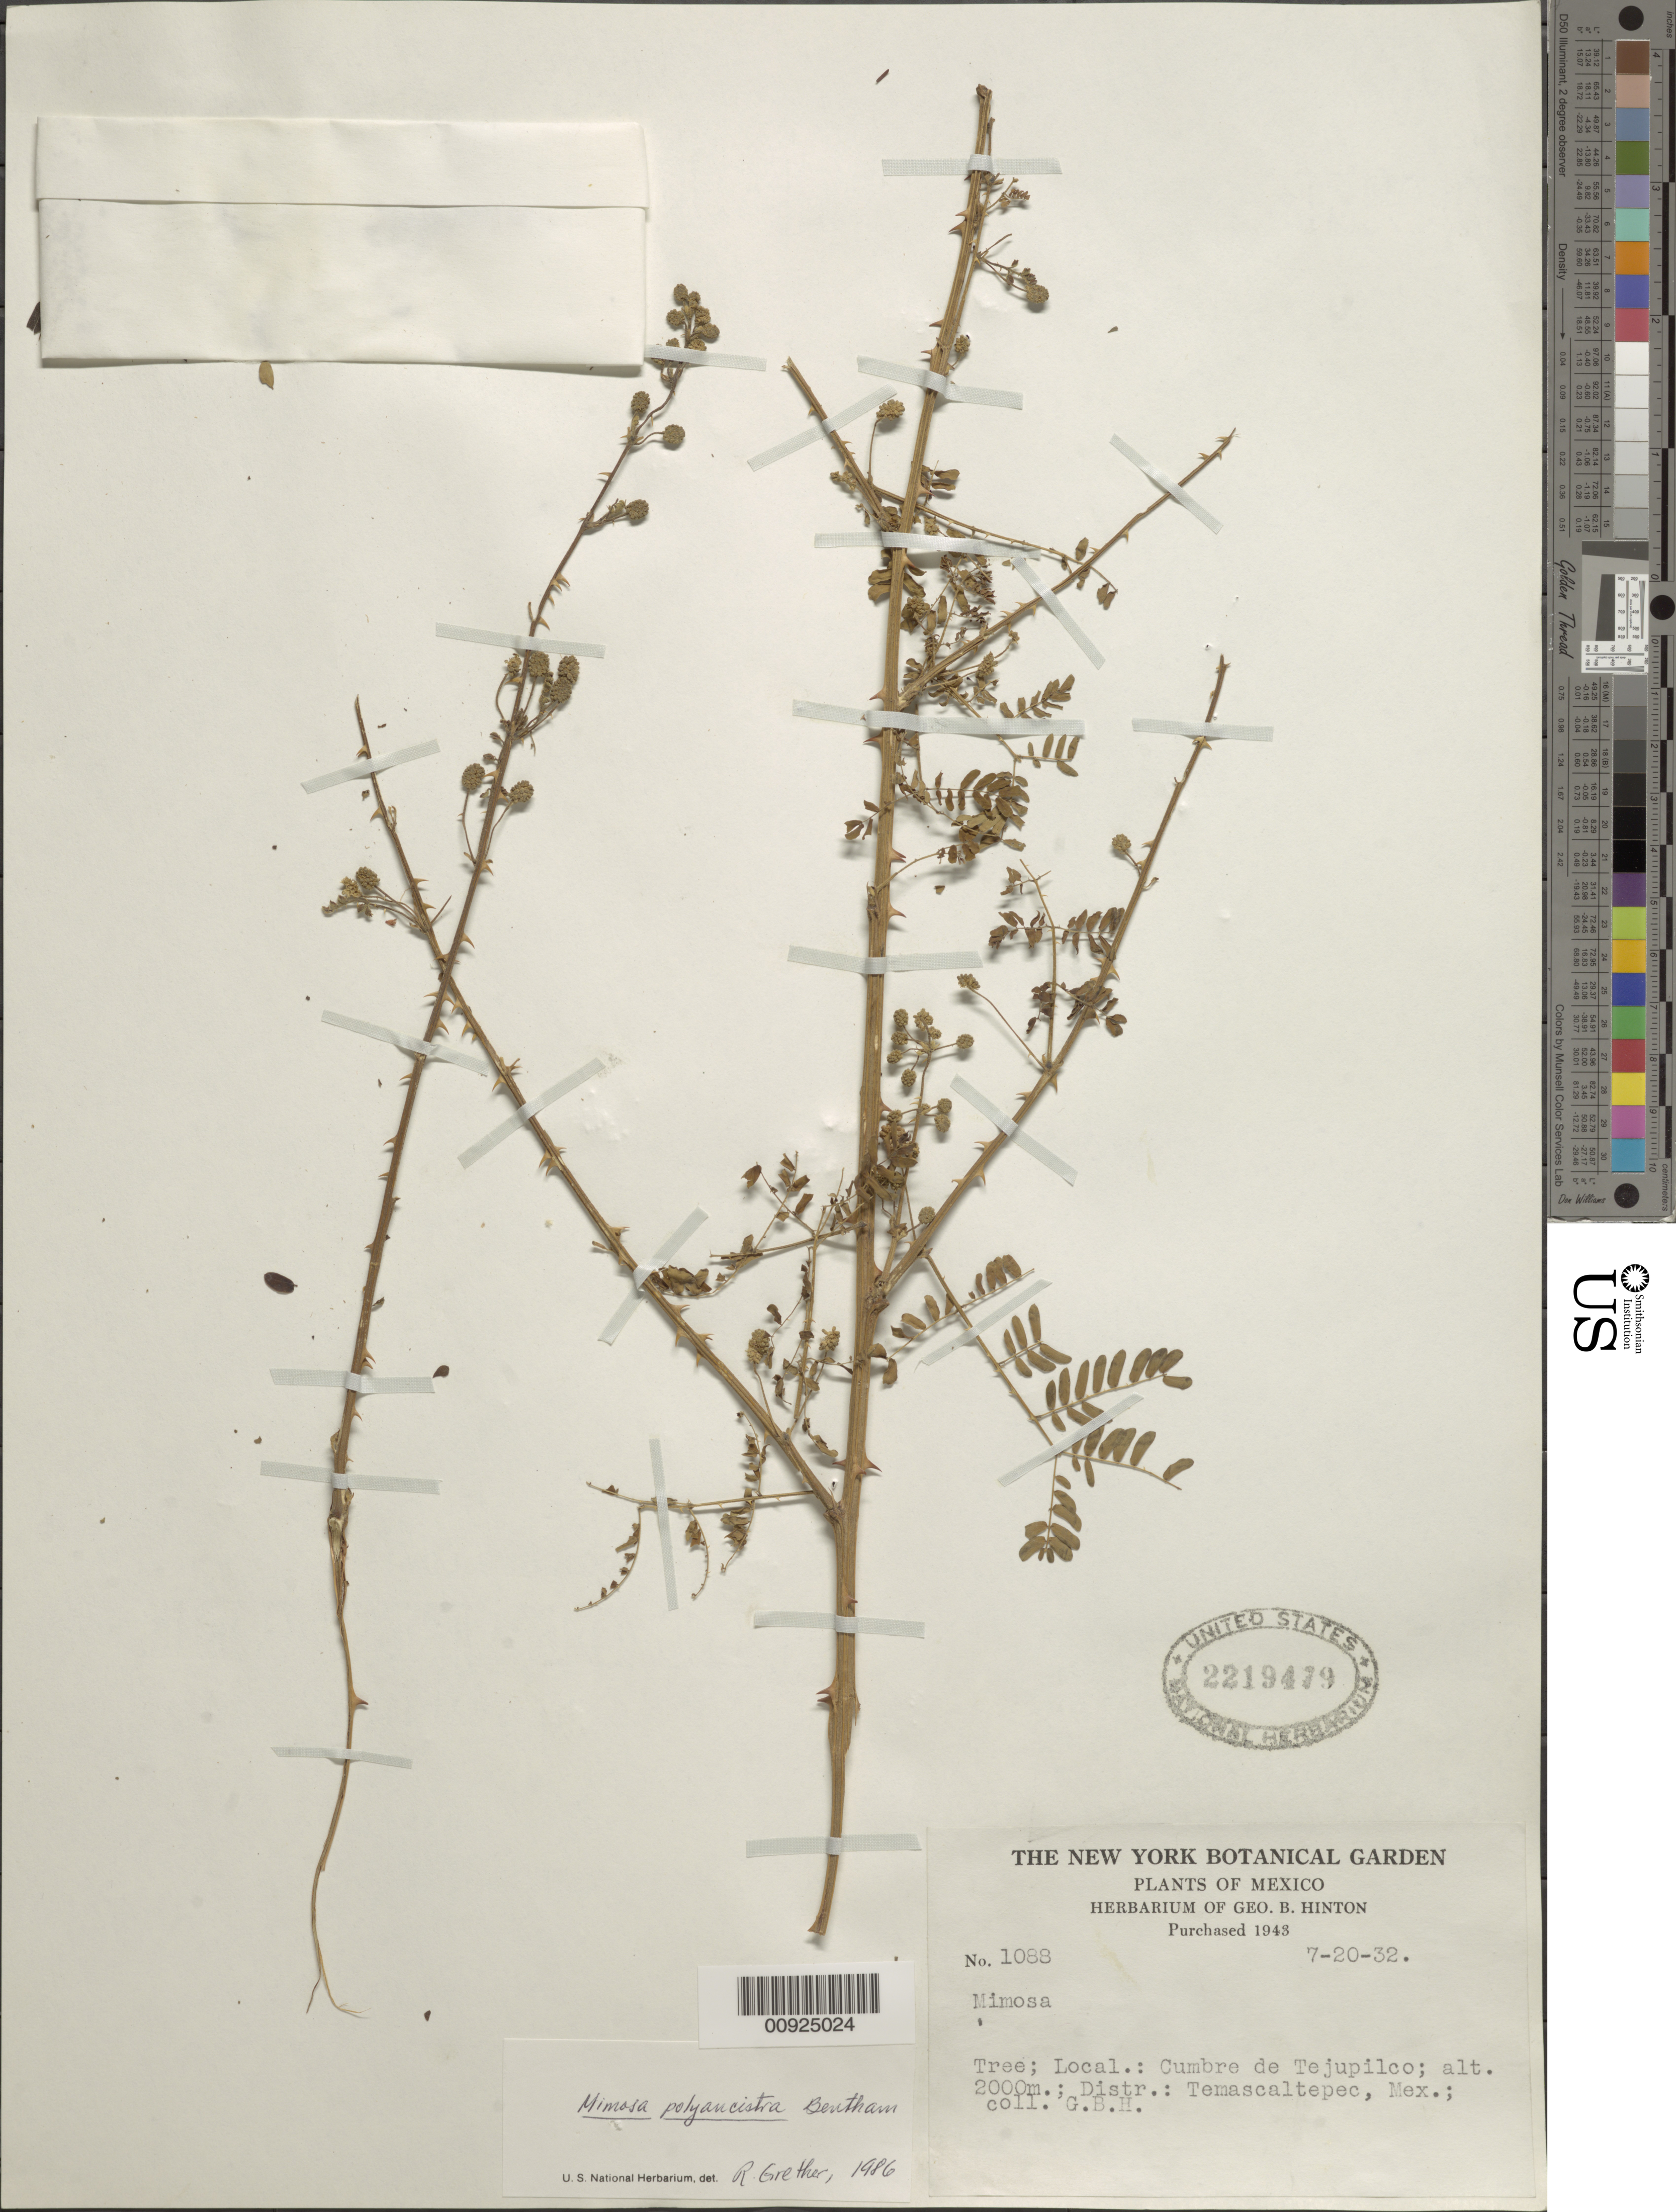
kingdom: Plantae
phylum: Tracheophyta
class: Magnoliopsida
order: Fabales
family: Fabaceae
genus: Mimosa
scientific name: Mimosa polyancistra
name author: Benth.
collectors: G. B. Hinton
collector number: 1088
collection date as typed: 20 Jul 1932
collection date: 1932-07-20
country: Mexico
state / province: México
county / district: Temascaltepec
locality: Cumbre de Tejupilco, Distr. Temascaltepec, State of Mexico.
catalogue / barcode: US 2219479